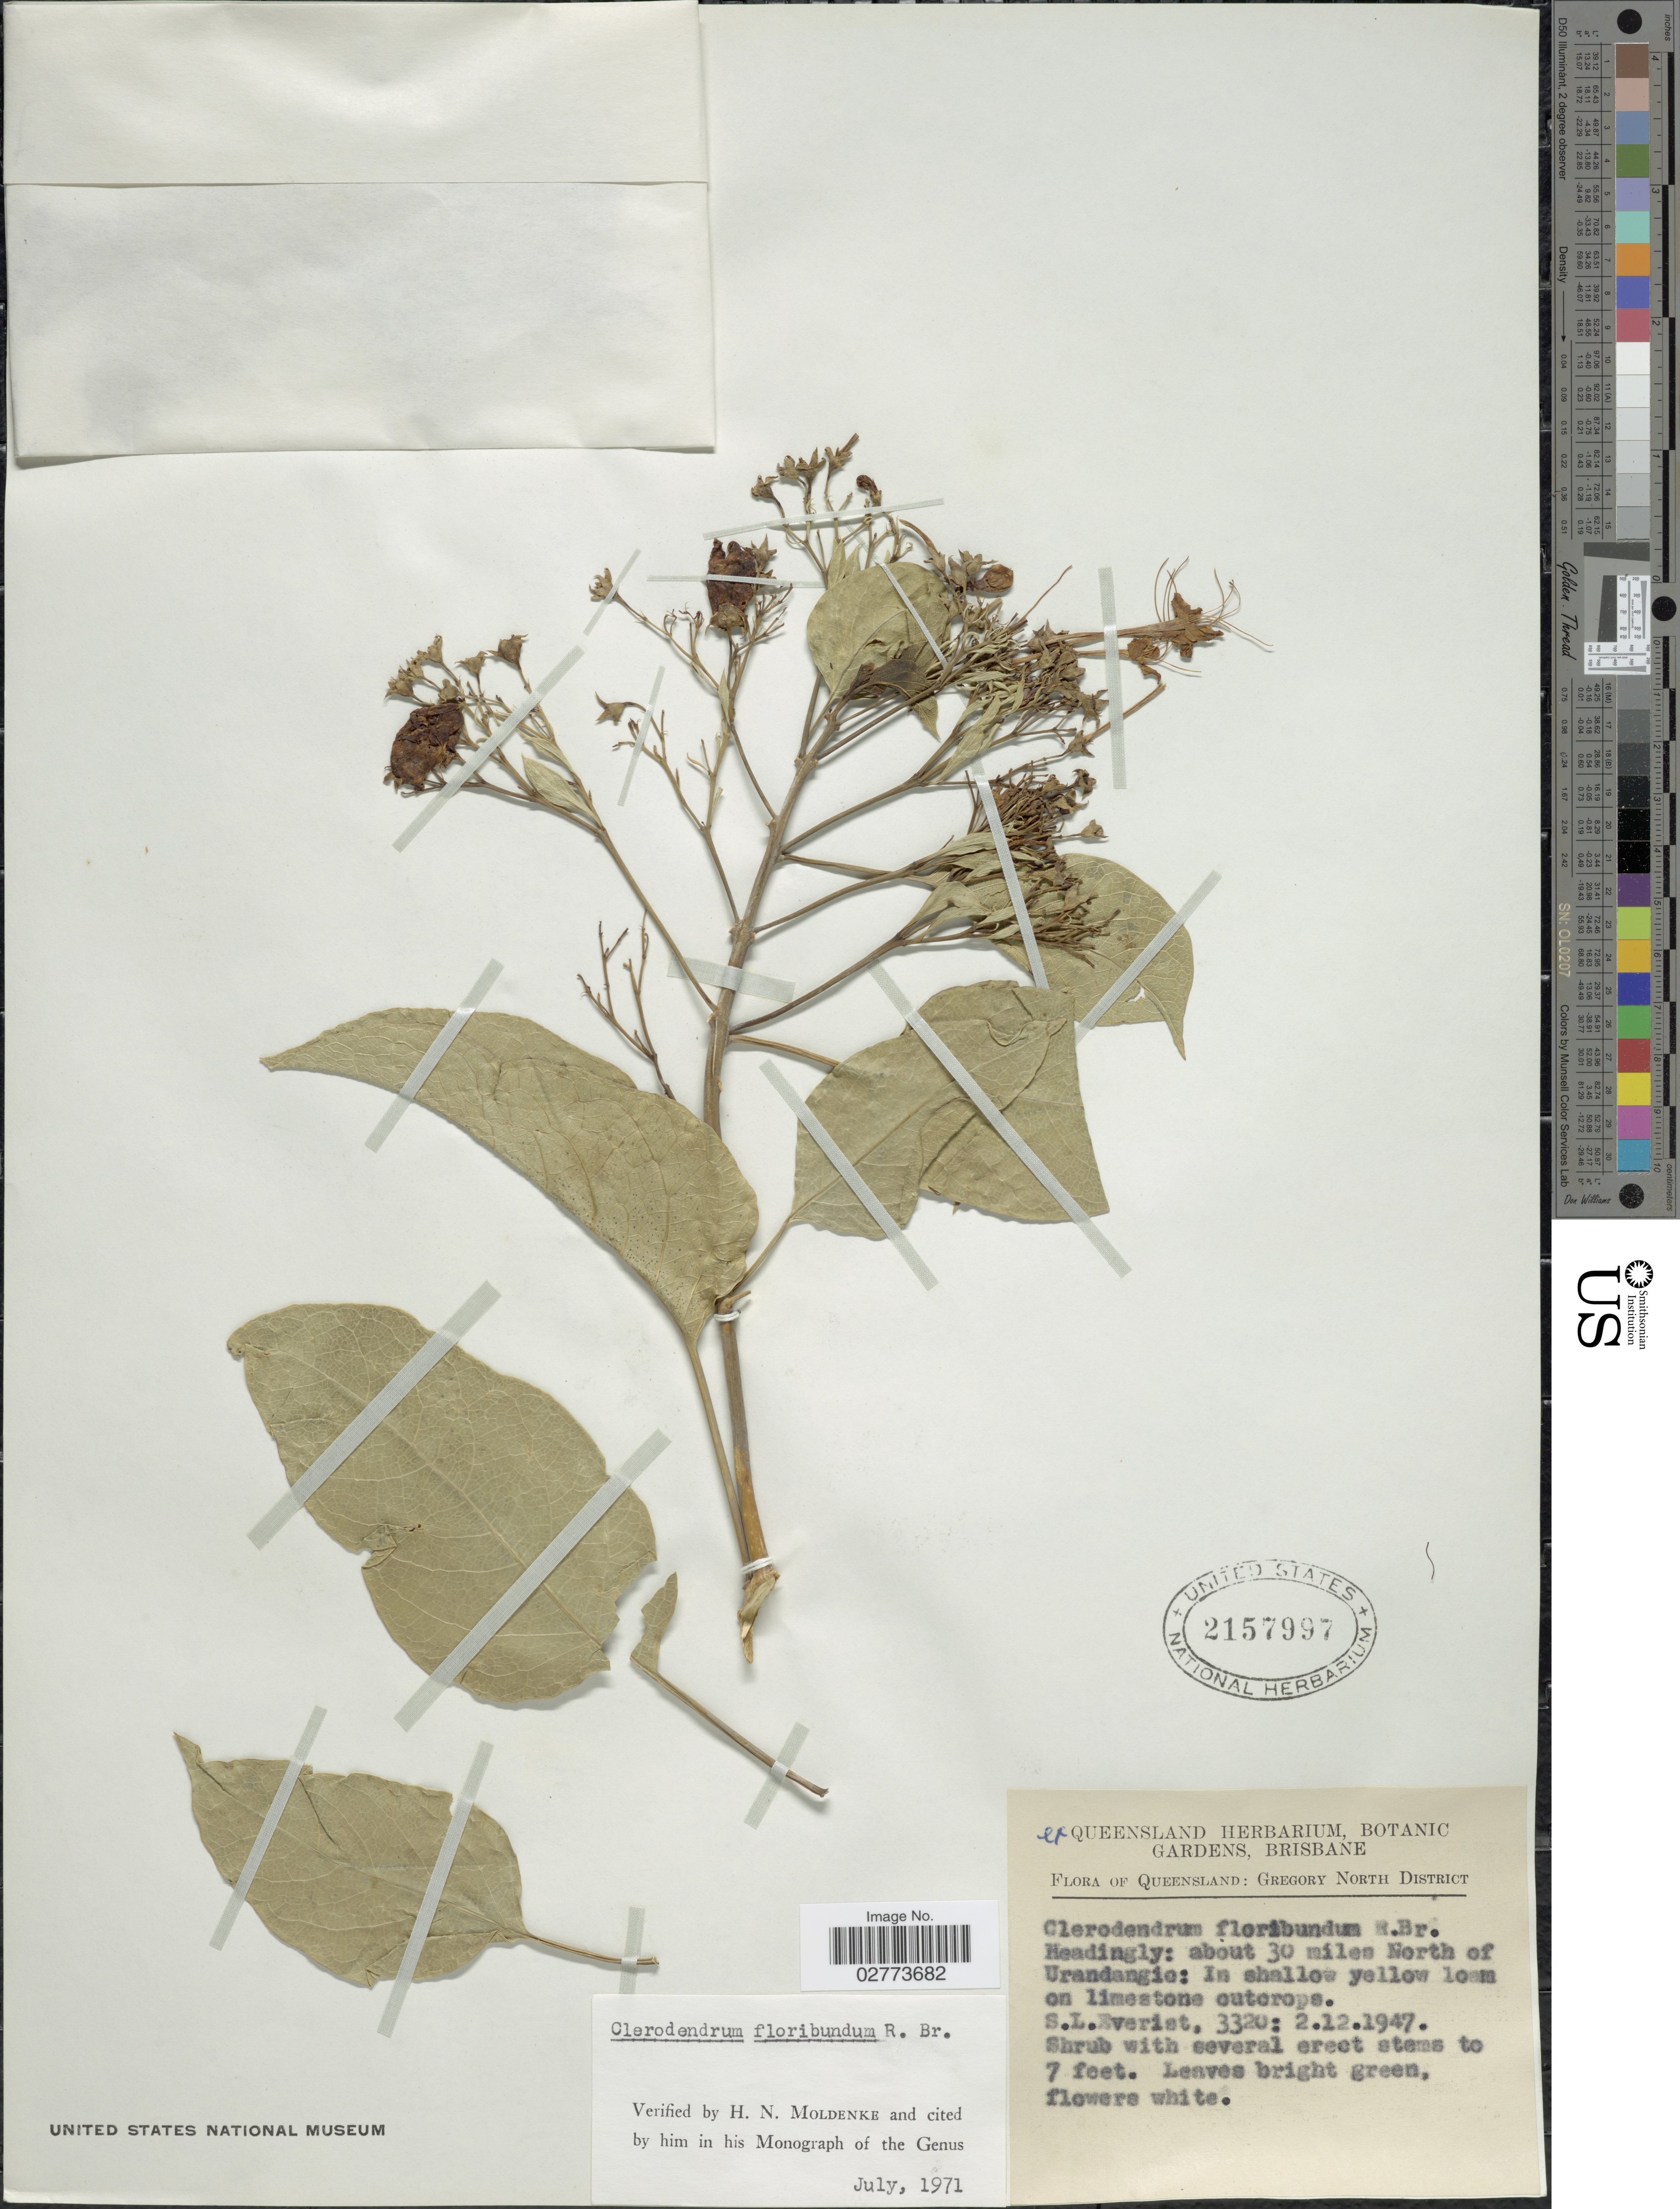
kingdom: Plantae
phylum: Tracheophyta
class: Magnoliopsida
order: Lamiales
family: Lamiaceae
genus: Clerodendrum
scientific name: Clerodendrum floribundum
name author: R. Br.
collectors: S. Everist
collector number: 3320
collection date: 1947-12-02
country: Australia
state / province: Queensland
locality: Gregory North District, Headingly: about 30 miles North of Urandangio.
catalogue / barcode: US 2157997